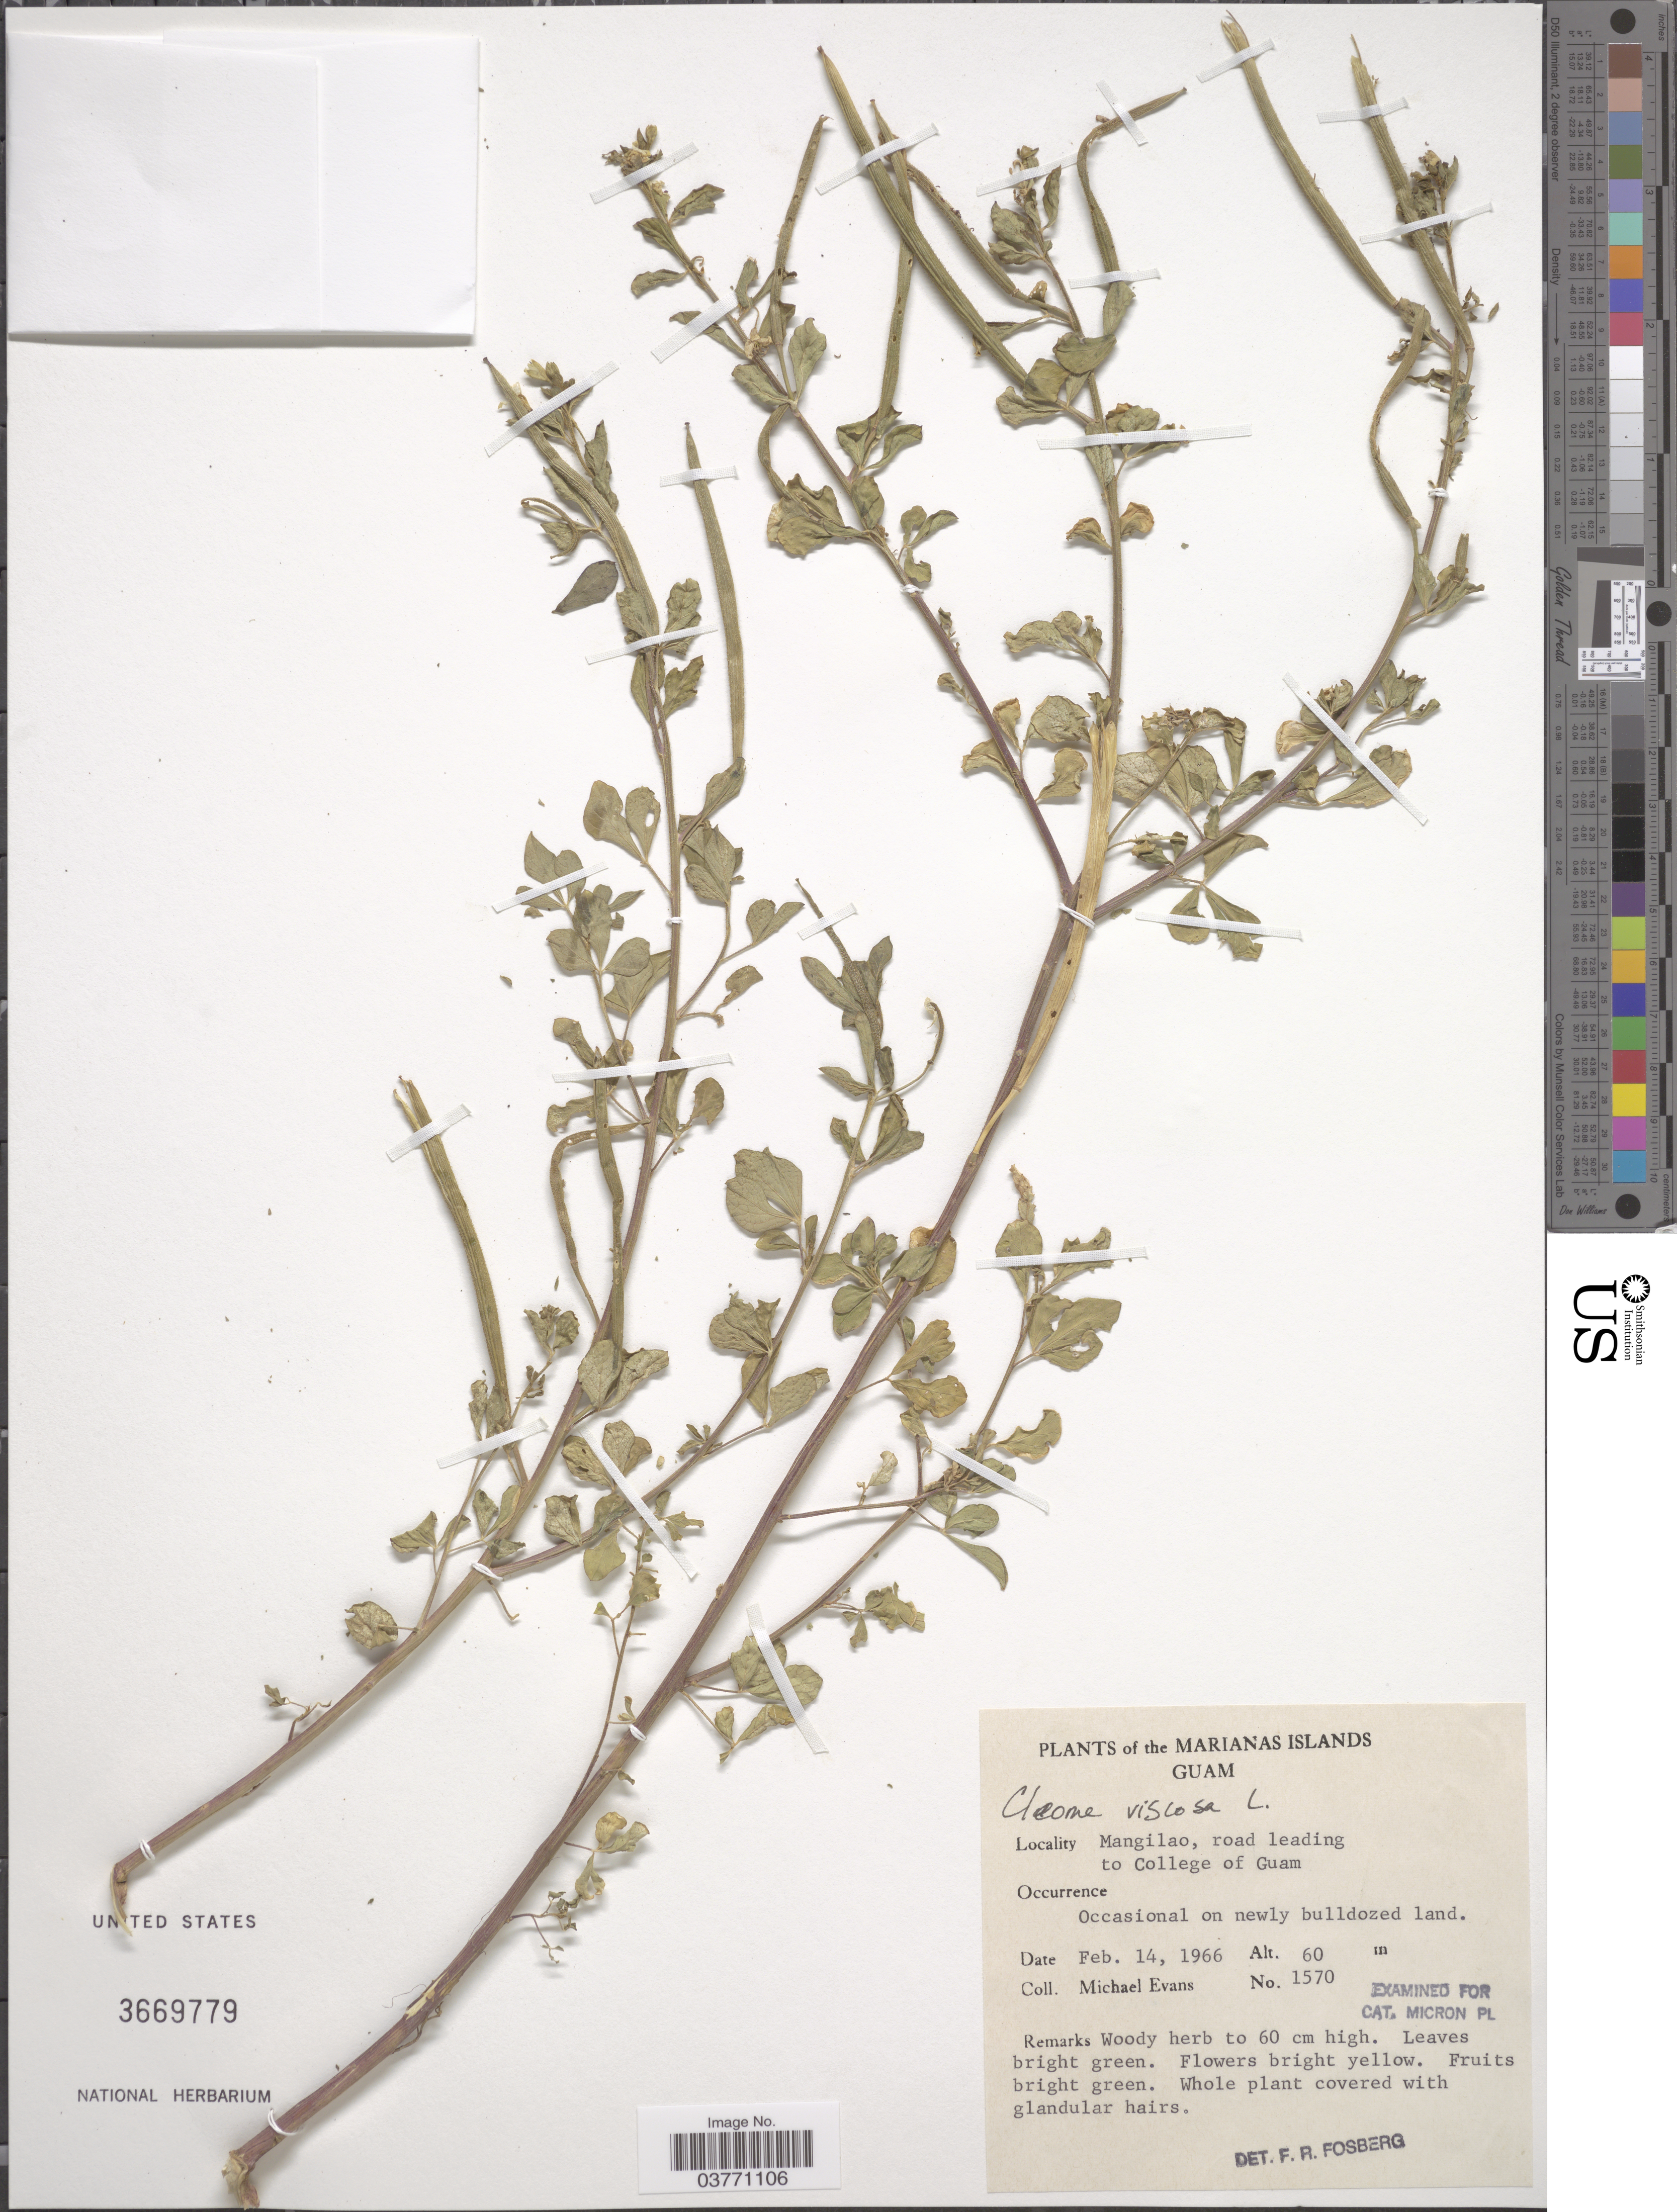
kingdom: Plantae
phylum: Tracheophyta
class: Magnoliopsida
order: Brassicales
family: Cleomaceae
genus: Arivela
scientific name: Arivela viscosa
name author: (L.) Raf.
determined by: Wagner, W. L., (BOT), Smithsonian Institution - National Museum of Natural History (UNITED STATES)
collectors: M. Evans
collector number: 1570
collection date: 1966-02-14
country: Guam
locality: The Marianas Islands. Mangilao, road leading to College of Guam.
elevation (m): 60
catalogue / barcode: US 3669779